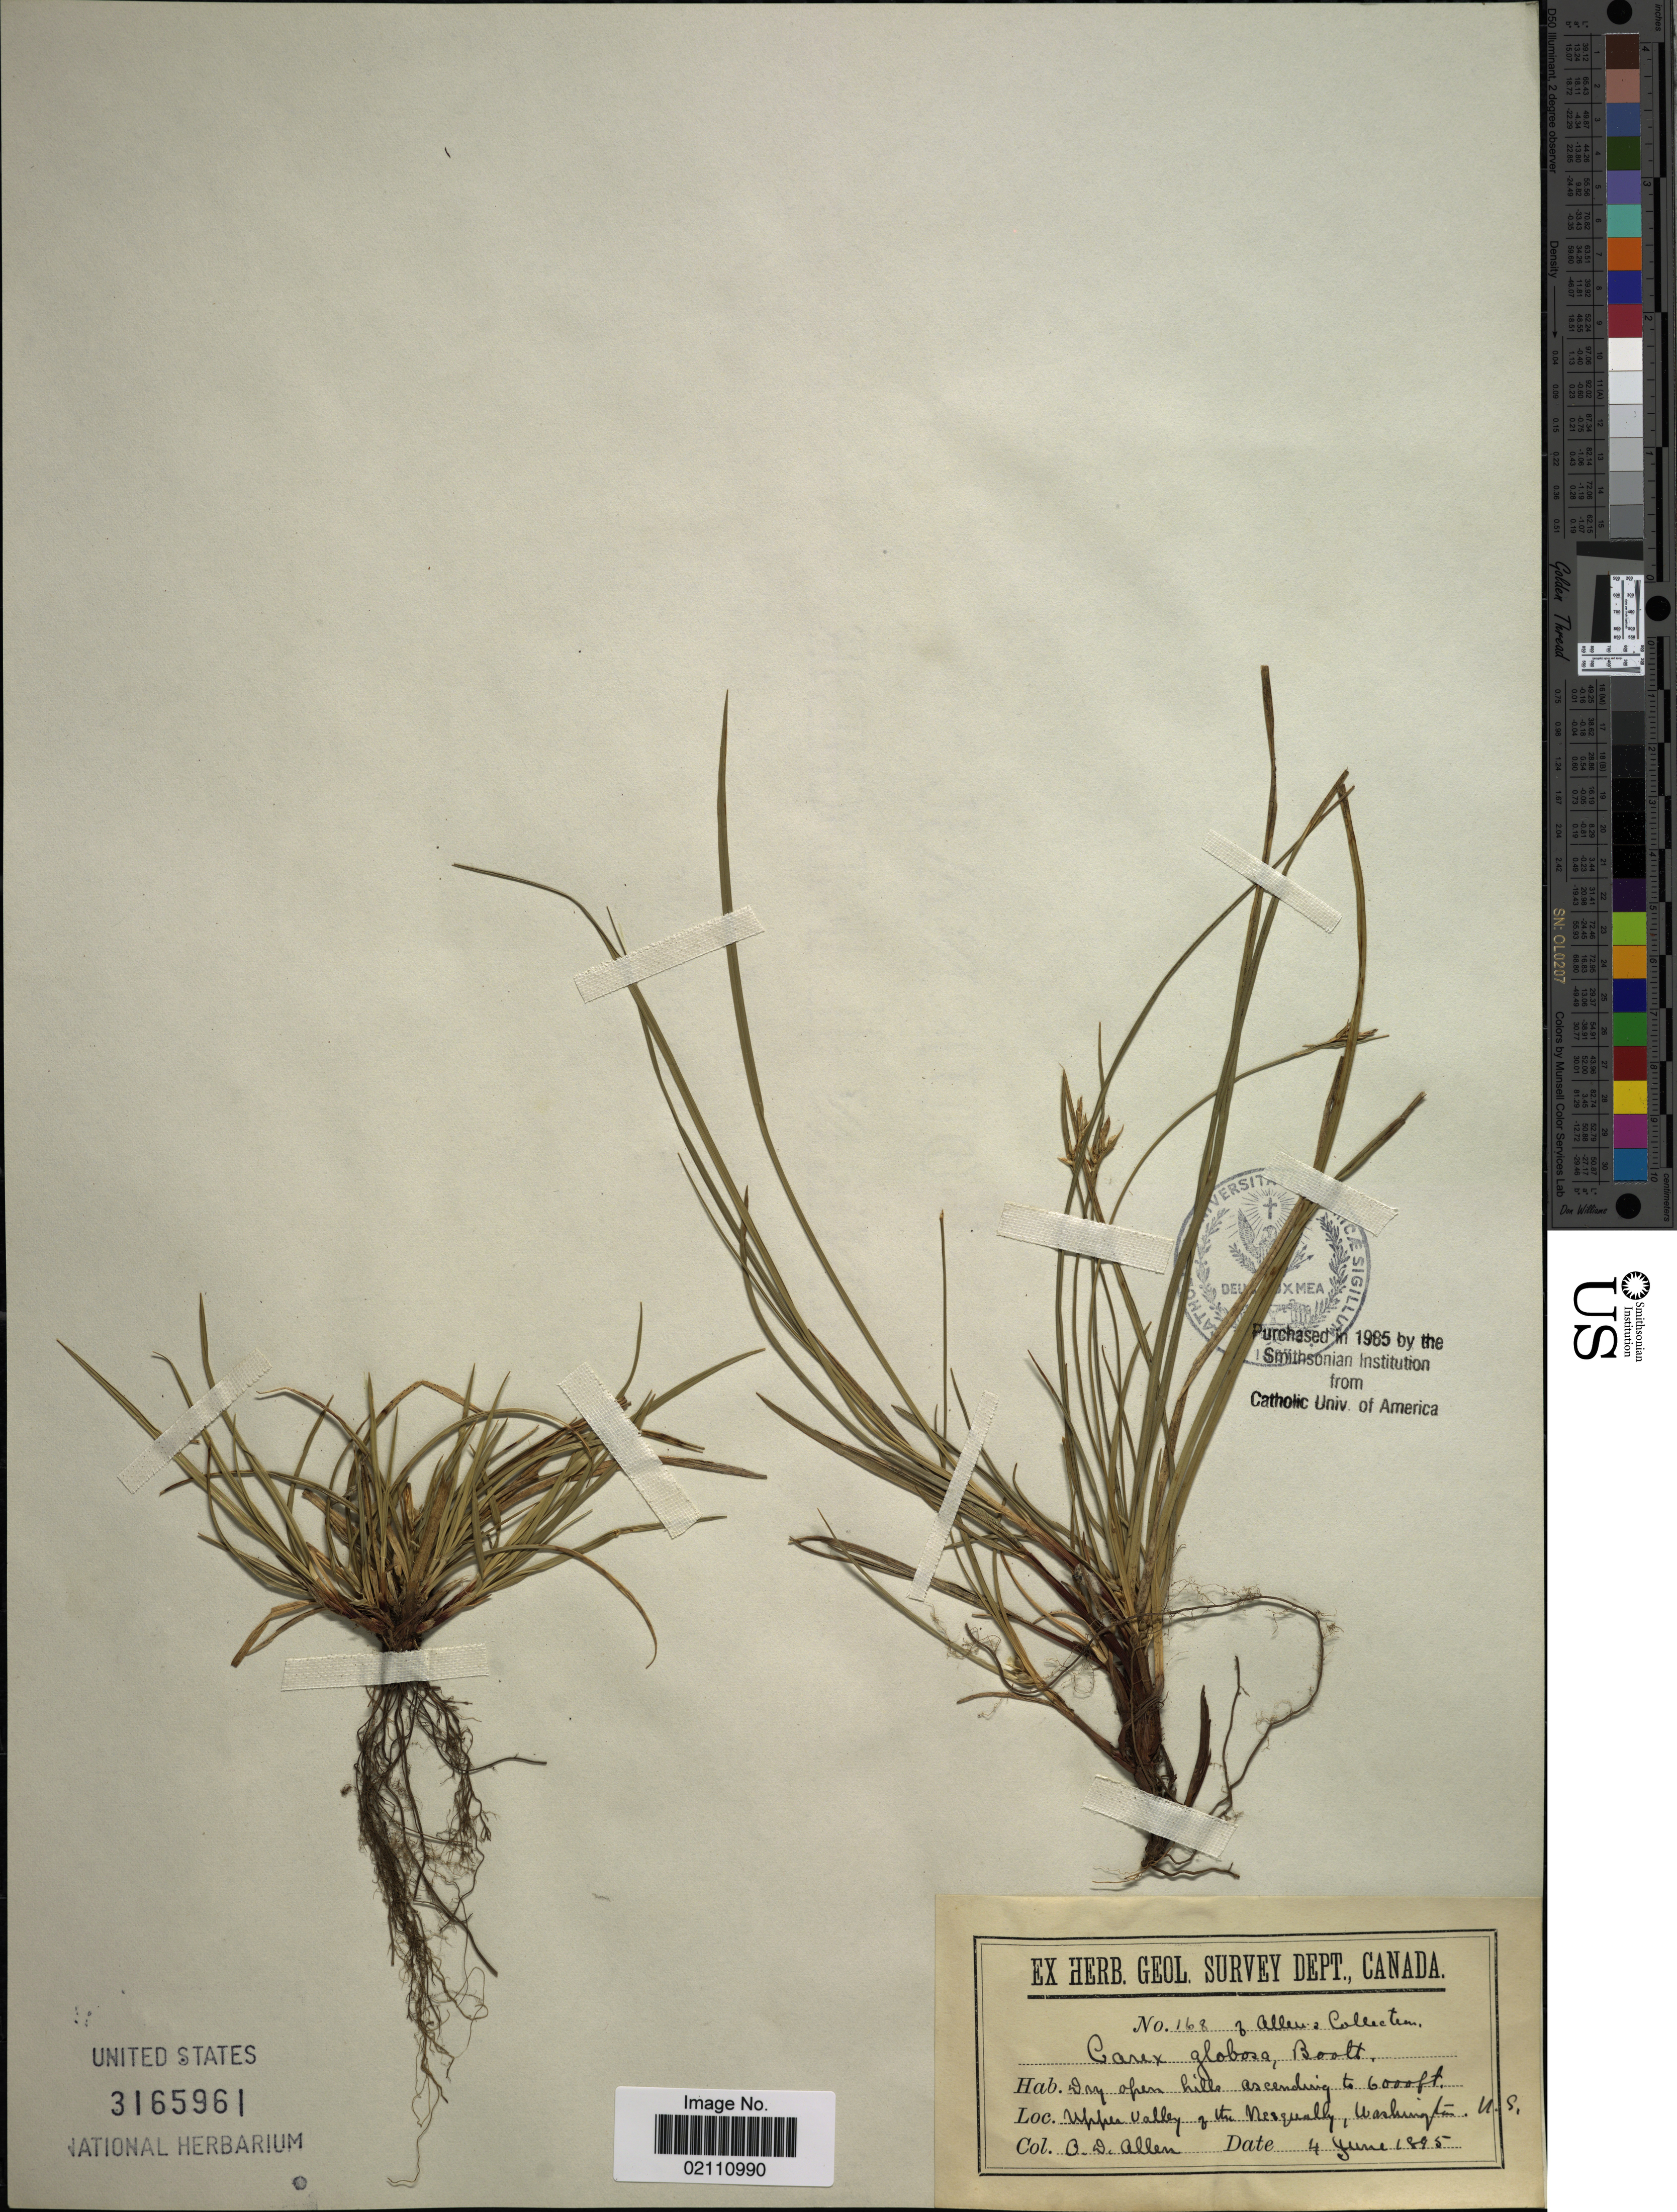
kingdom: Plantae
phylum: Tracheophyta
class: Liliopsida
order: Poales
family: Cyperaceae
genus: Carex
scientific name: Carex globosa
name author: Boott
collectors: O. D. Allen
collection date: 1895-06-04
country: United States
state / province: Washington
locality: Upper Valley of the Nesqually, Washington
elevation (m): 1829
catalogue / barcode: US 3165961